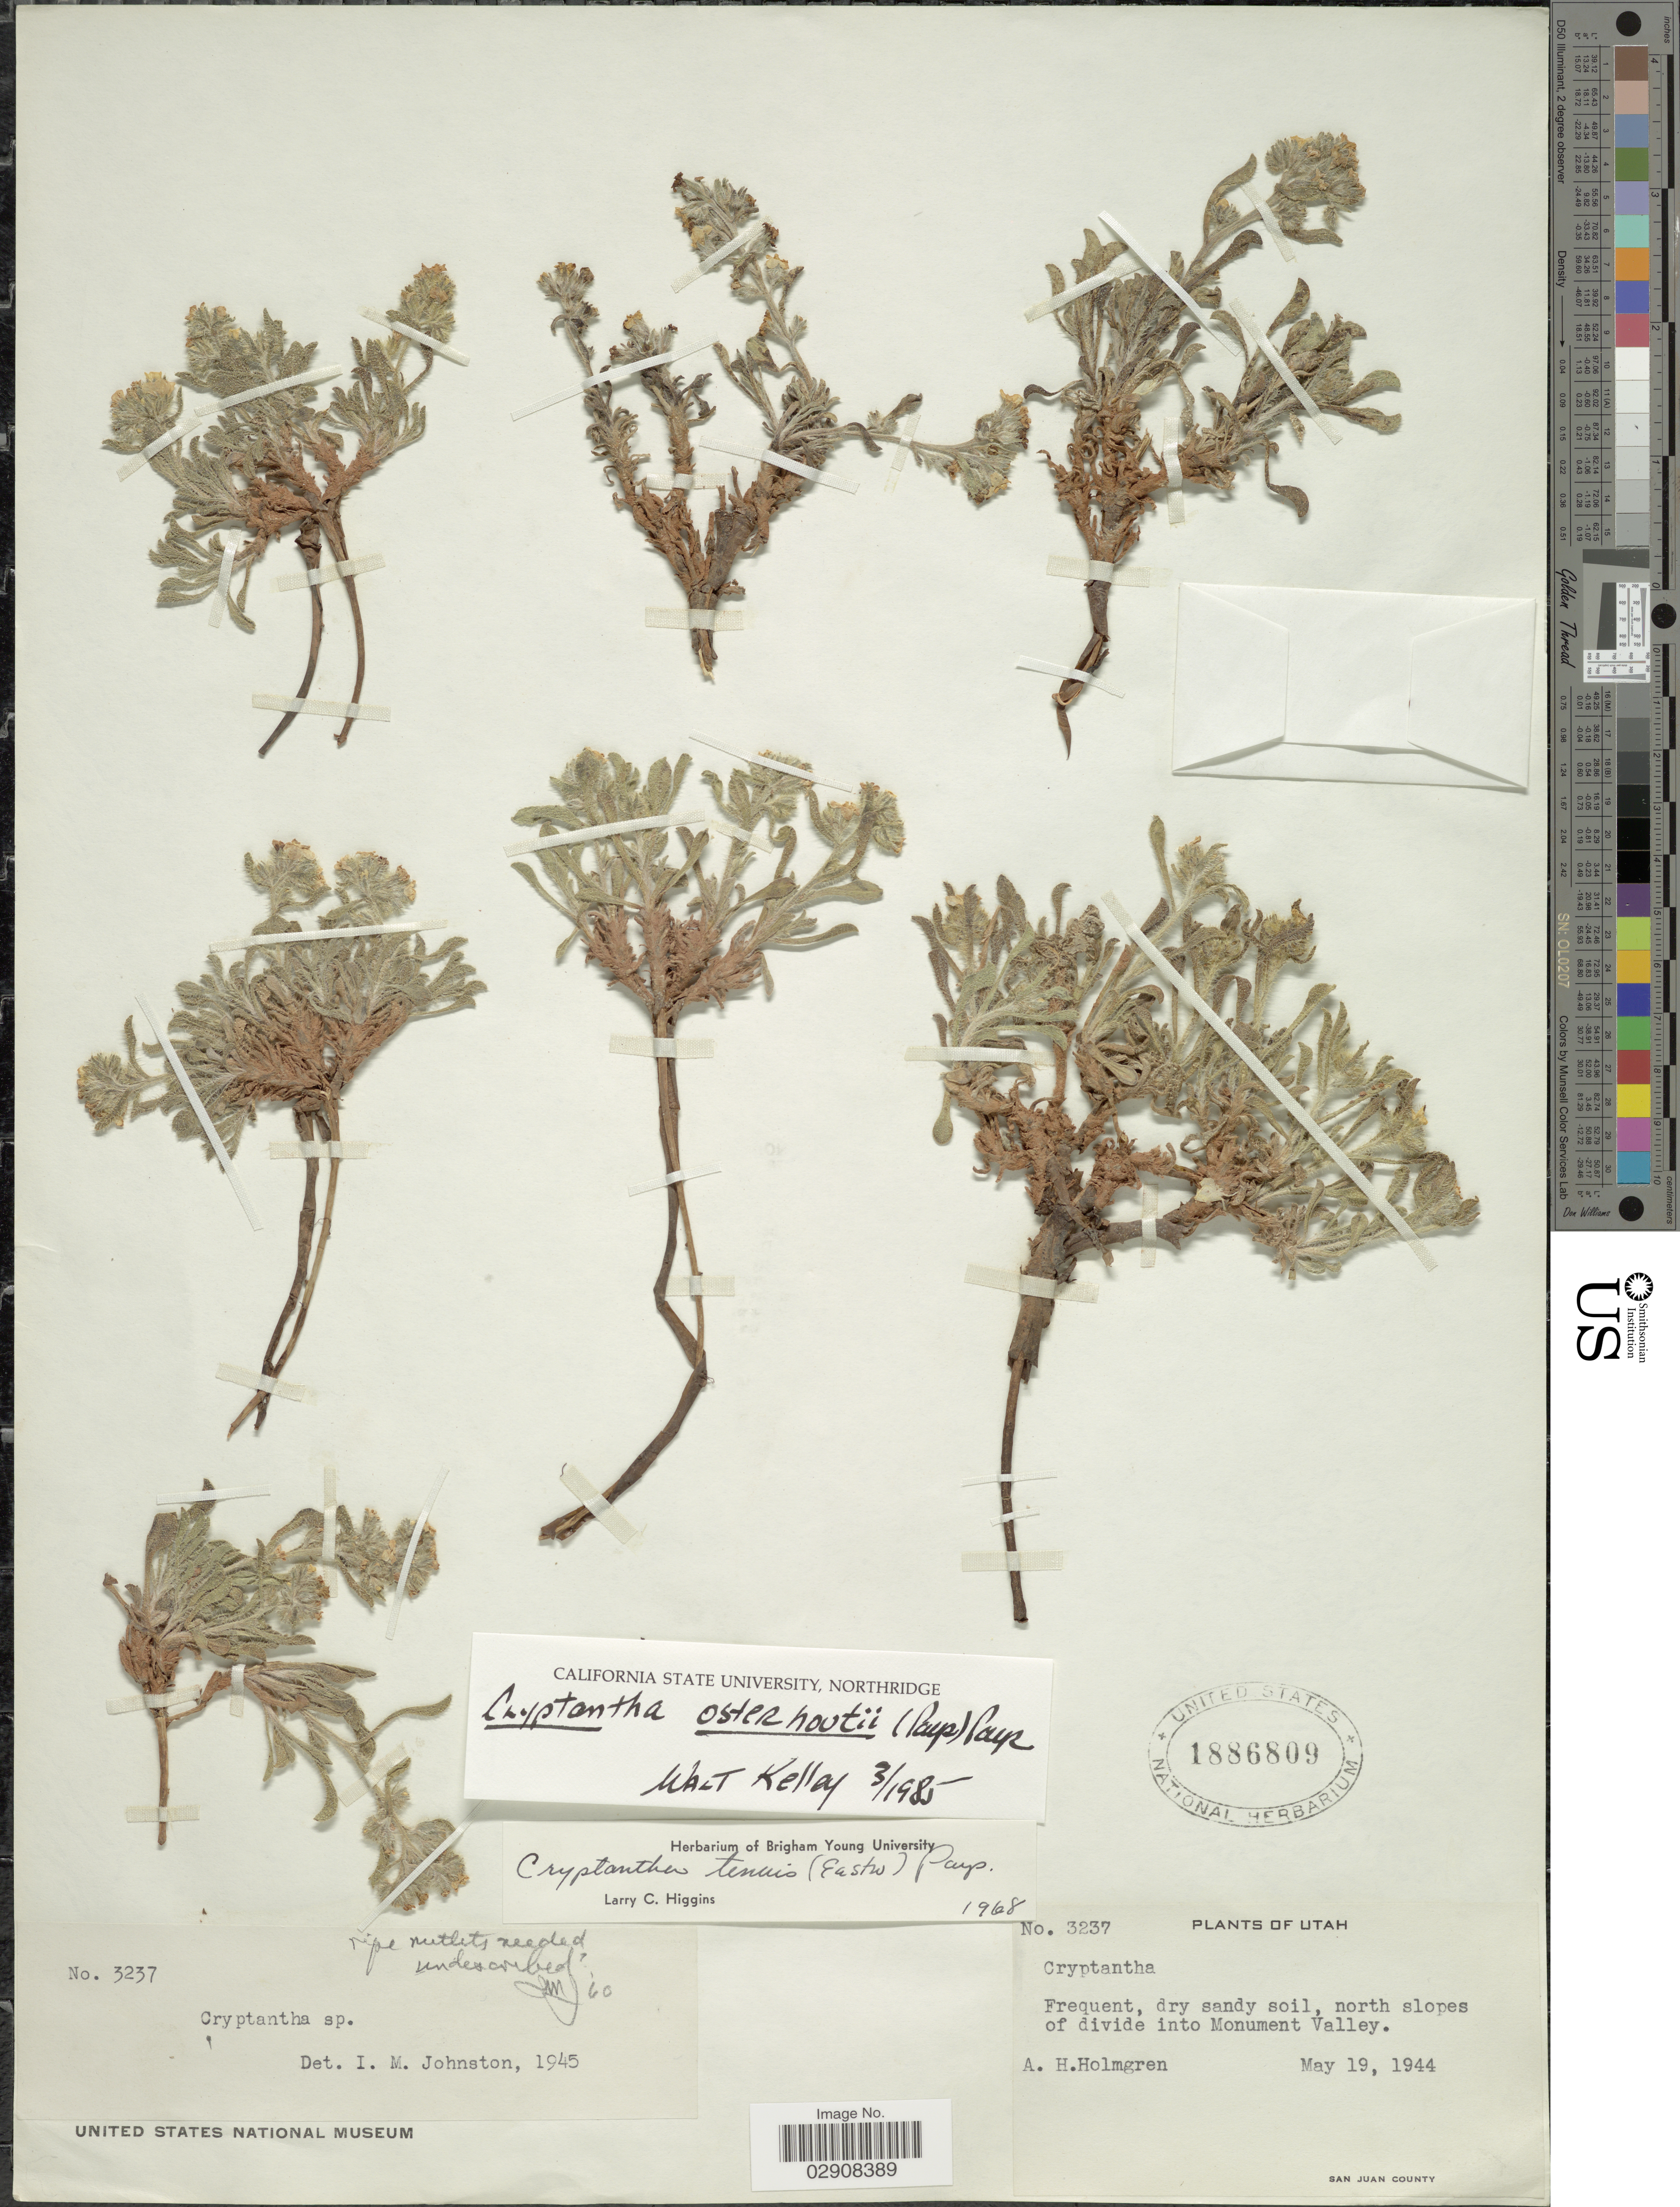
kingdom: Plantae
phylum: Tracheophyta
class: Magnoliopsida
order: Boraginales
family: Boraginaceae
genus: Cryptantha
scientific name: Cryptantha osterhoutii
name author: (Payson) Payson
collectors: A. H. Holmgren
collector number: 3237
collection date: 1944-05-19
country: United States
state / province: Utah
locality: North slopes of divide into Monument Valley.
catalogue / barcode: US 1886809